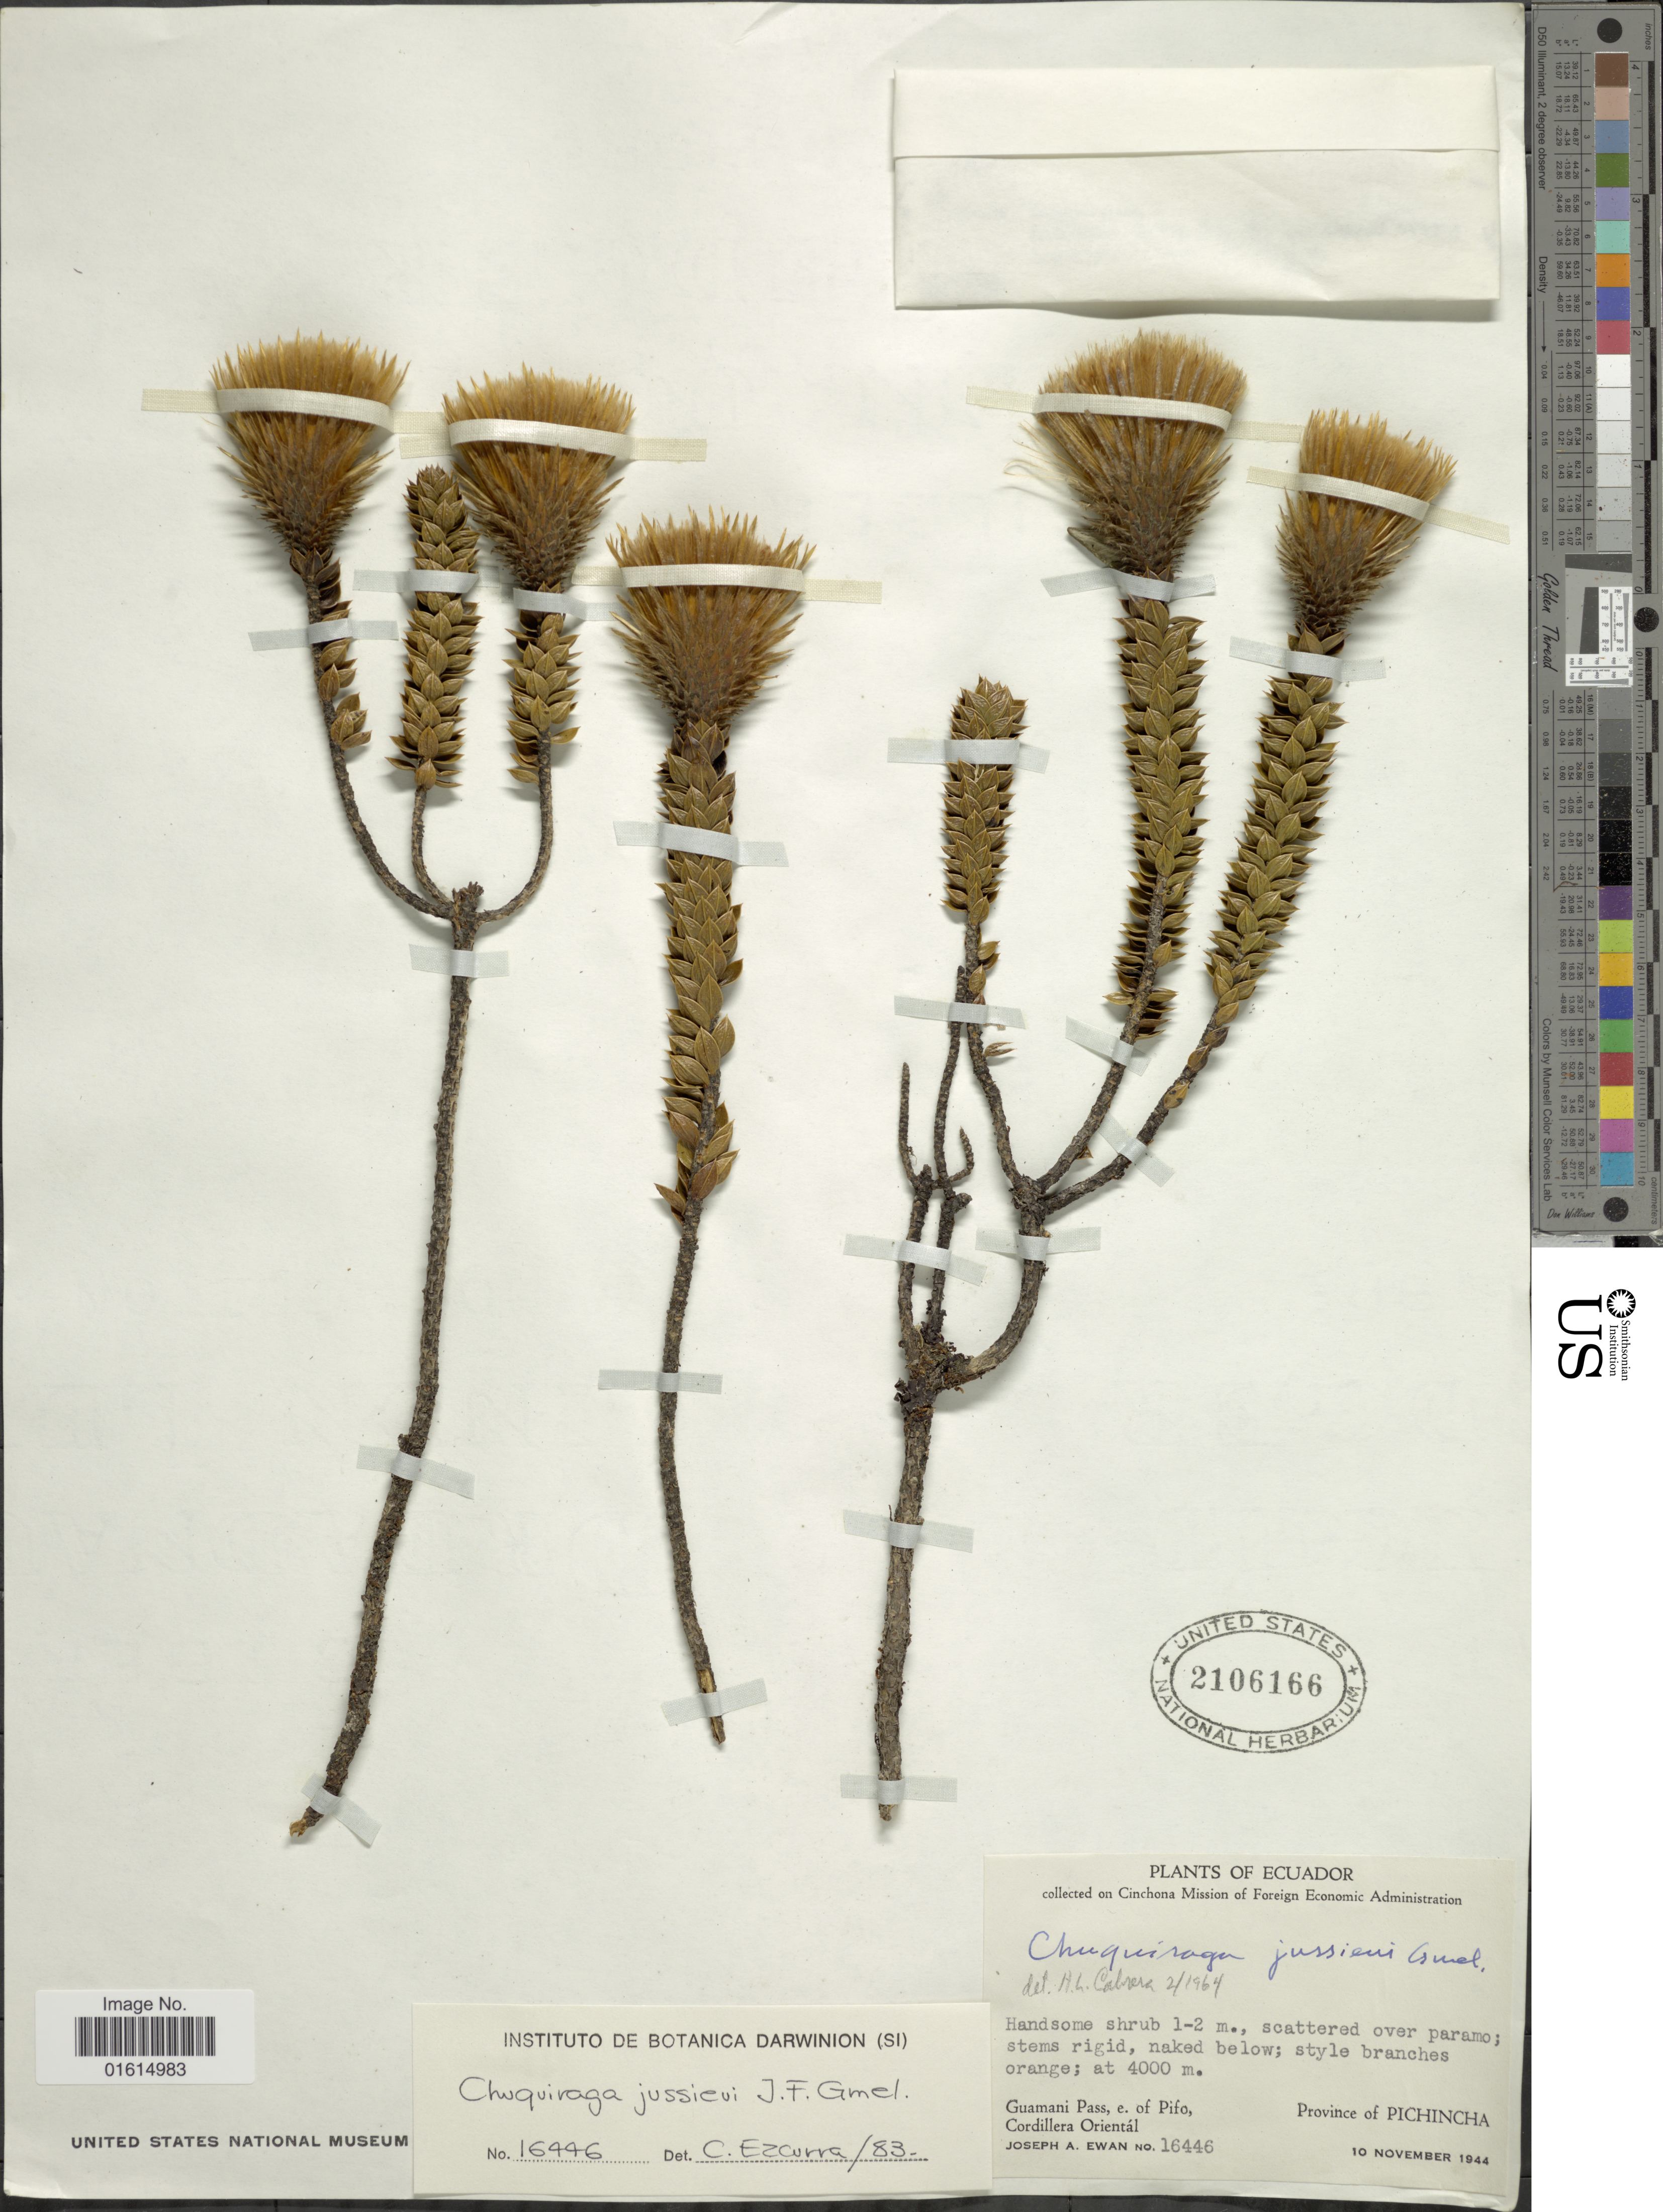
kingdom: Plantae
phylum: Tracheophyta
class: Magnoliopsida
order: Asterales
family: Asteraceae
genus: Chuquiraga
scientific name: Chuquiraga jussieui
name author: J.F. Gmel.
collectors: J. A. Ewan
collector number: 16446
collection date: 1944-11-10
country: Ecuador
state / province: Pichincha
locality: Guamani Pass, e. of Pifo, Cordillera Oriental, Province of Pichincha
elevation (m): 4000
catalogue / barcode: US 2106166